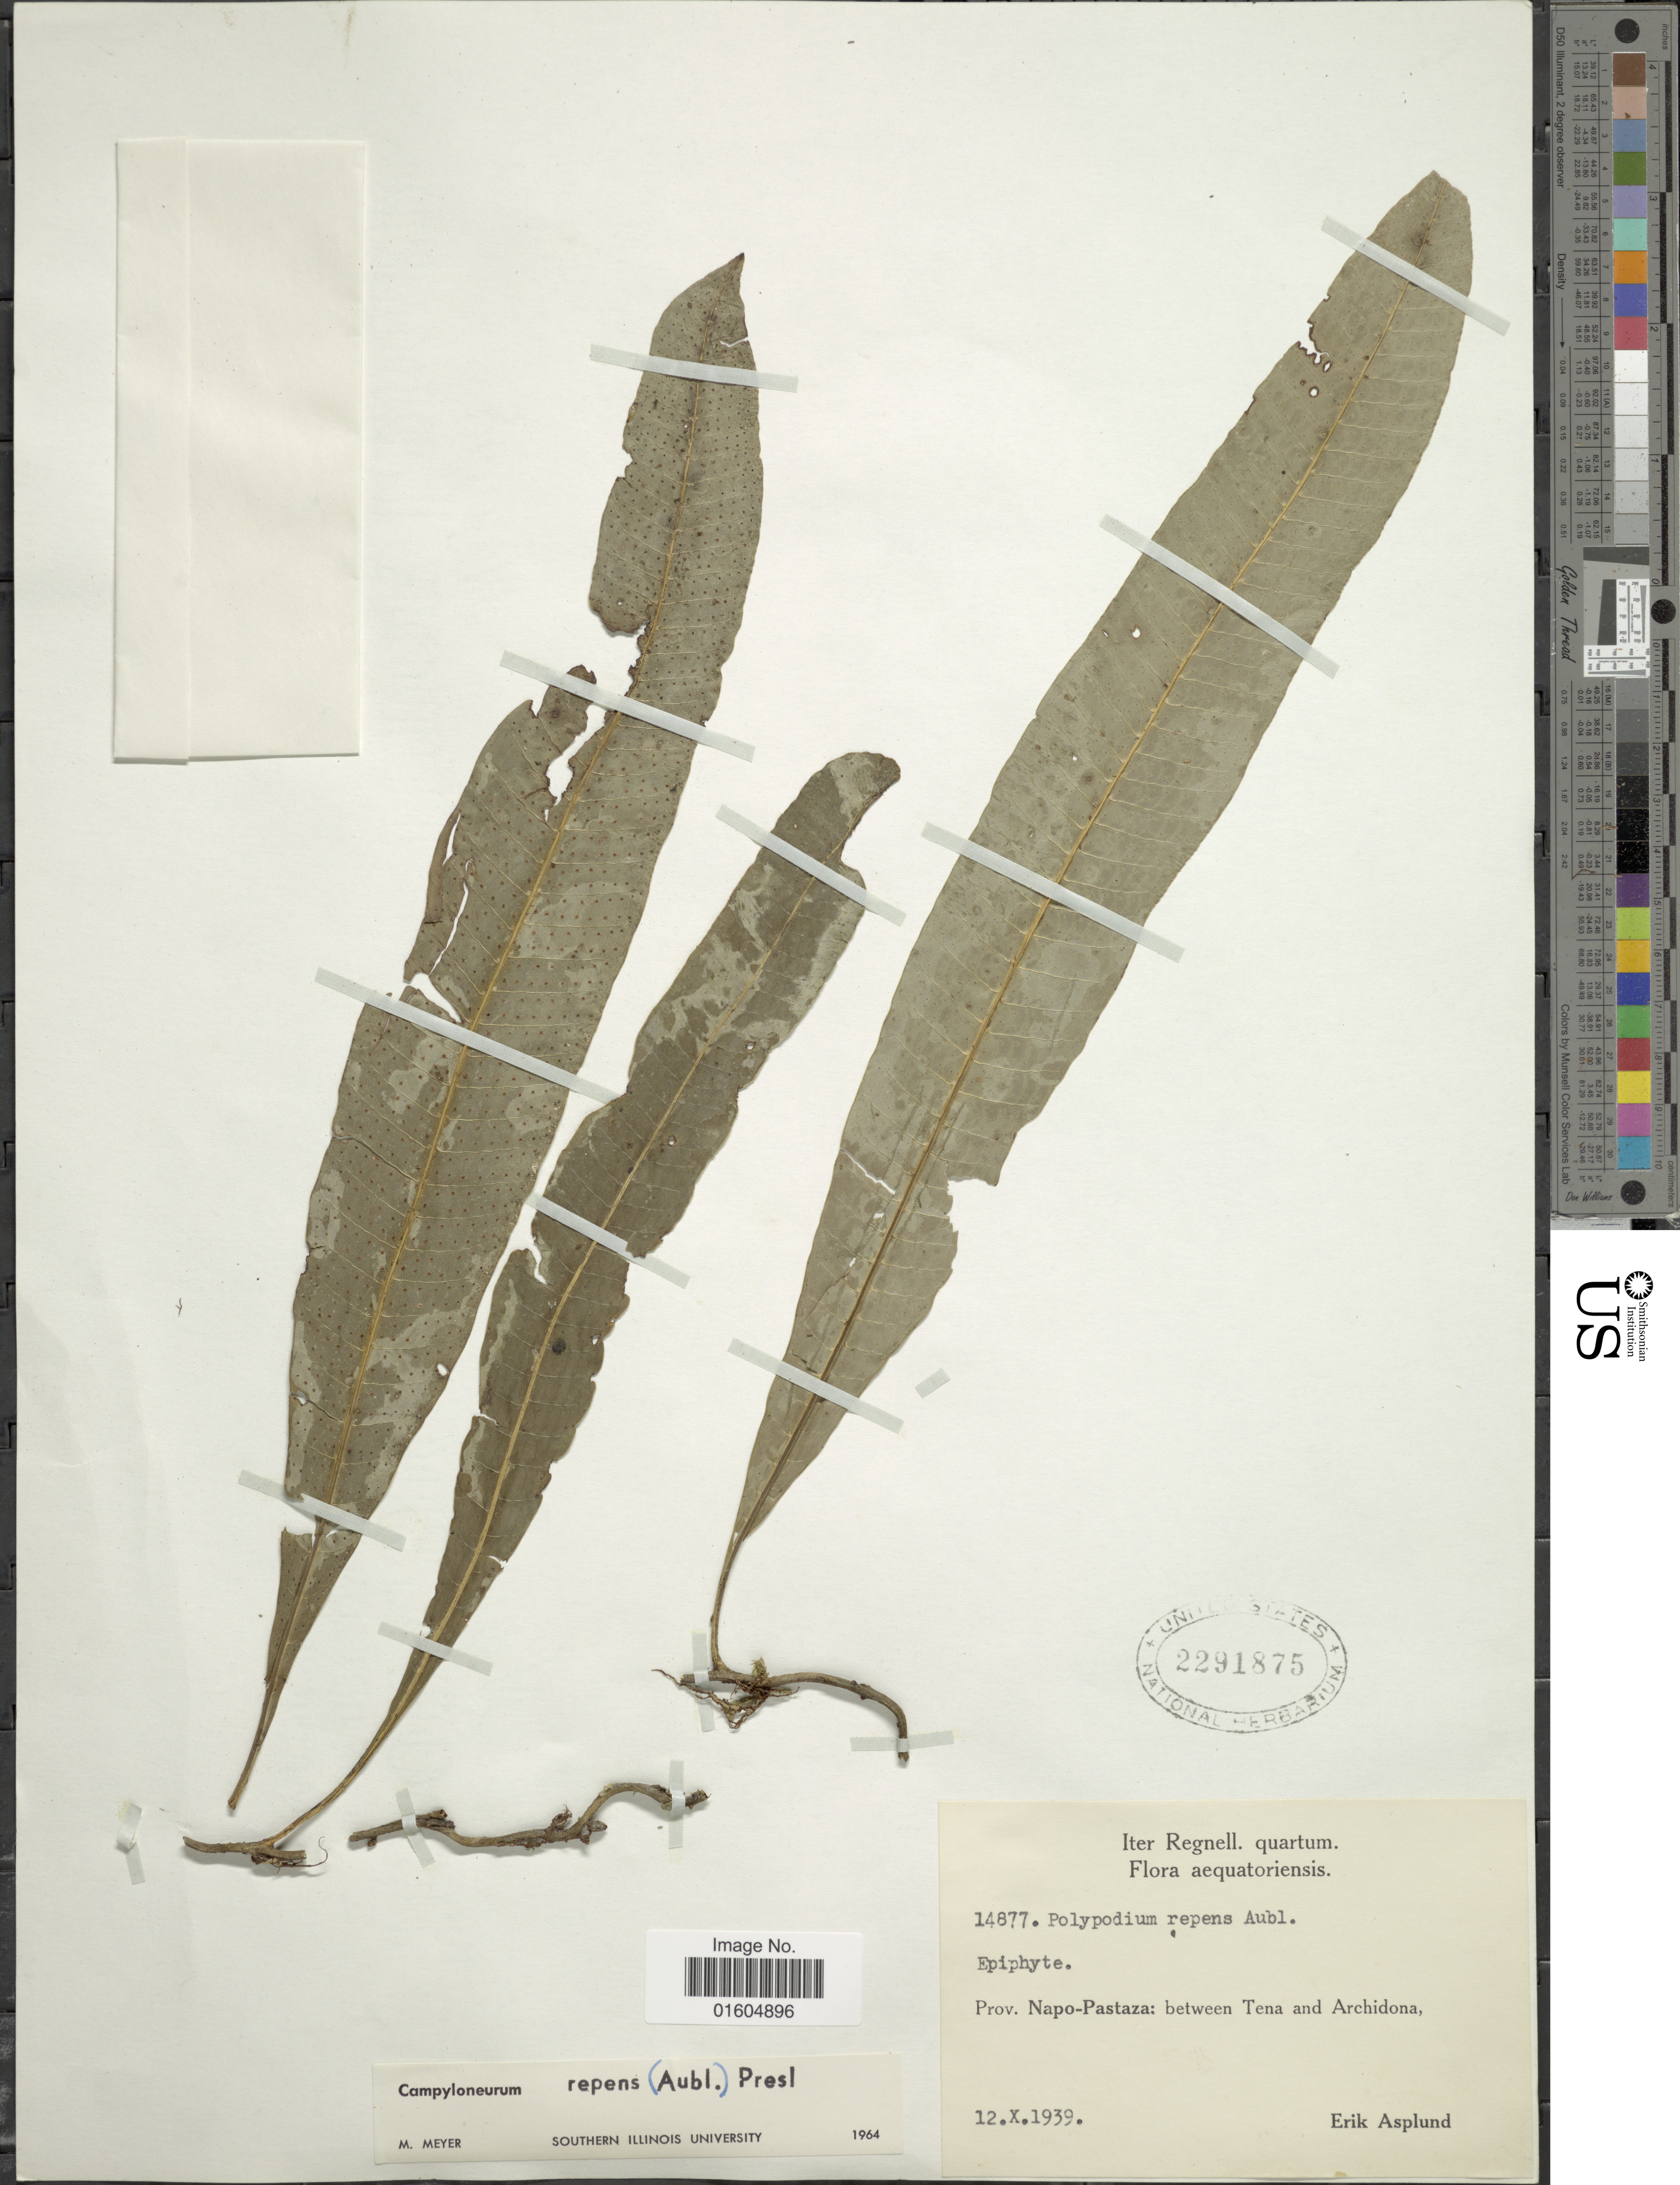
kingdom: Plantae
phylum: Tracheophyta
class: Polypodiopsida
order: Polypodiales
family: Polypodiaceae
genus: Campyloneurum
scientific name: Campyloneurum repens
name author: (Aubl.) C. Presl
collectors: E. Asplund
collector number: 14877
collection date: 1939-10-12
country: Ecuador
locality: Aequatoriensis. Prov. Napo-Pastaza: between Tena and Archidona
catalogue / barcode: US 2291875